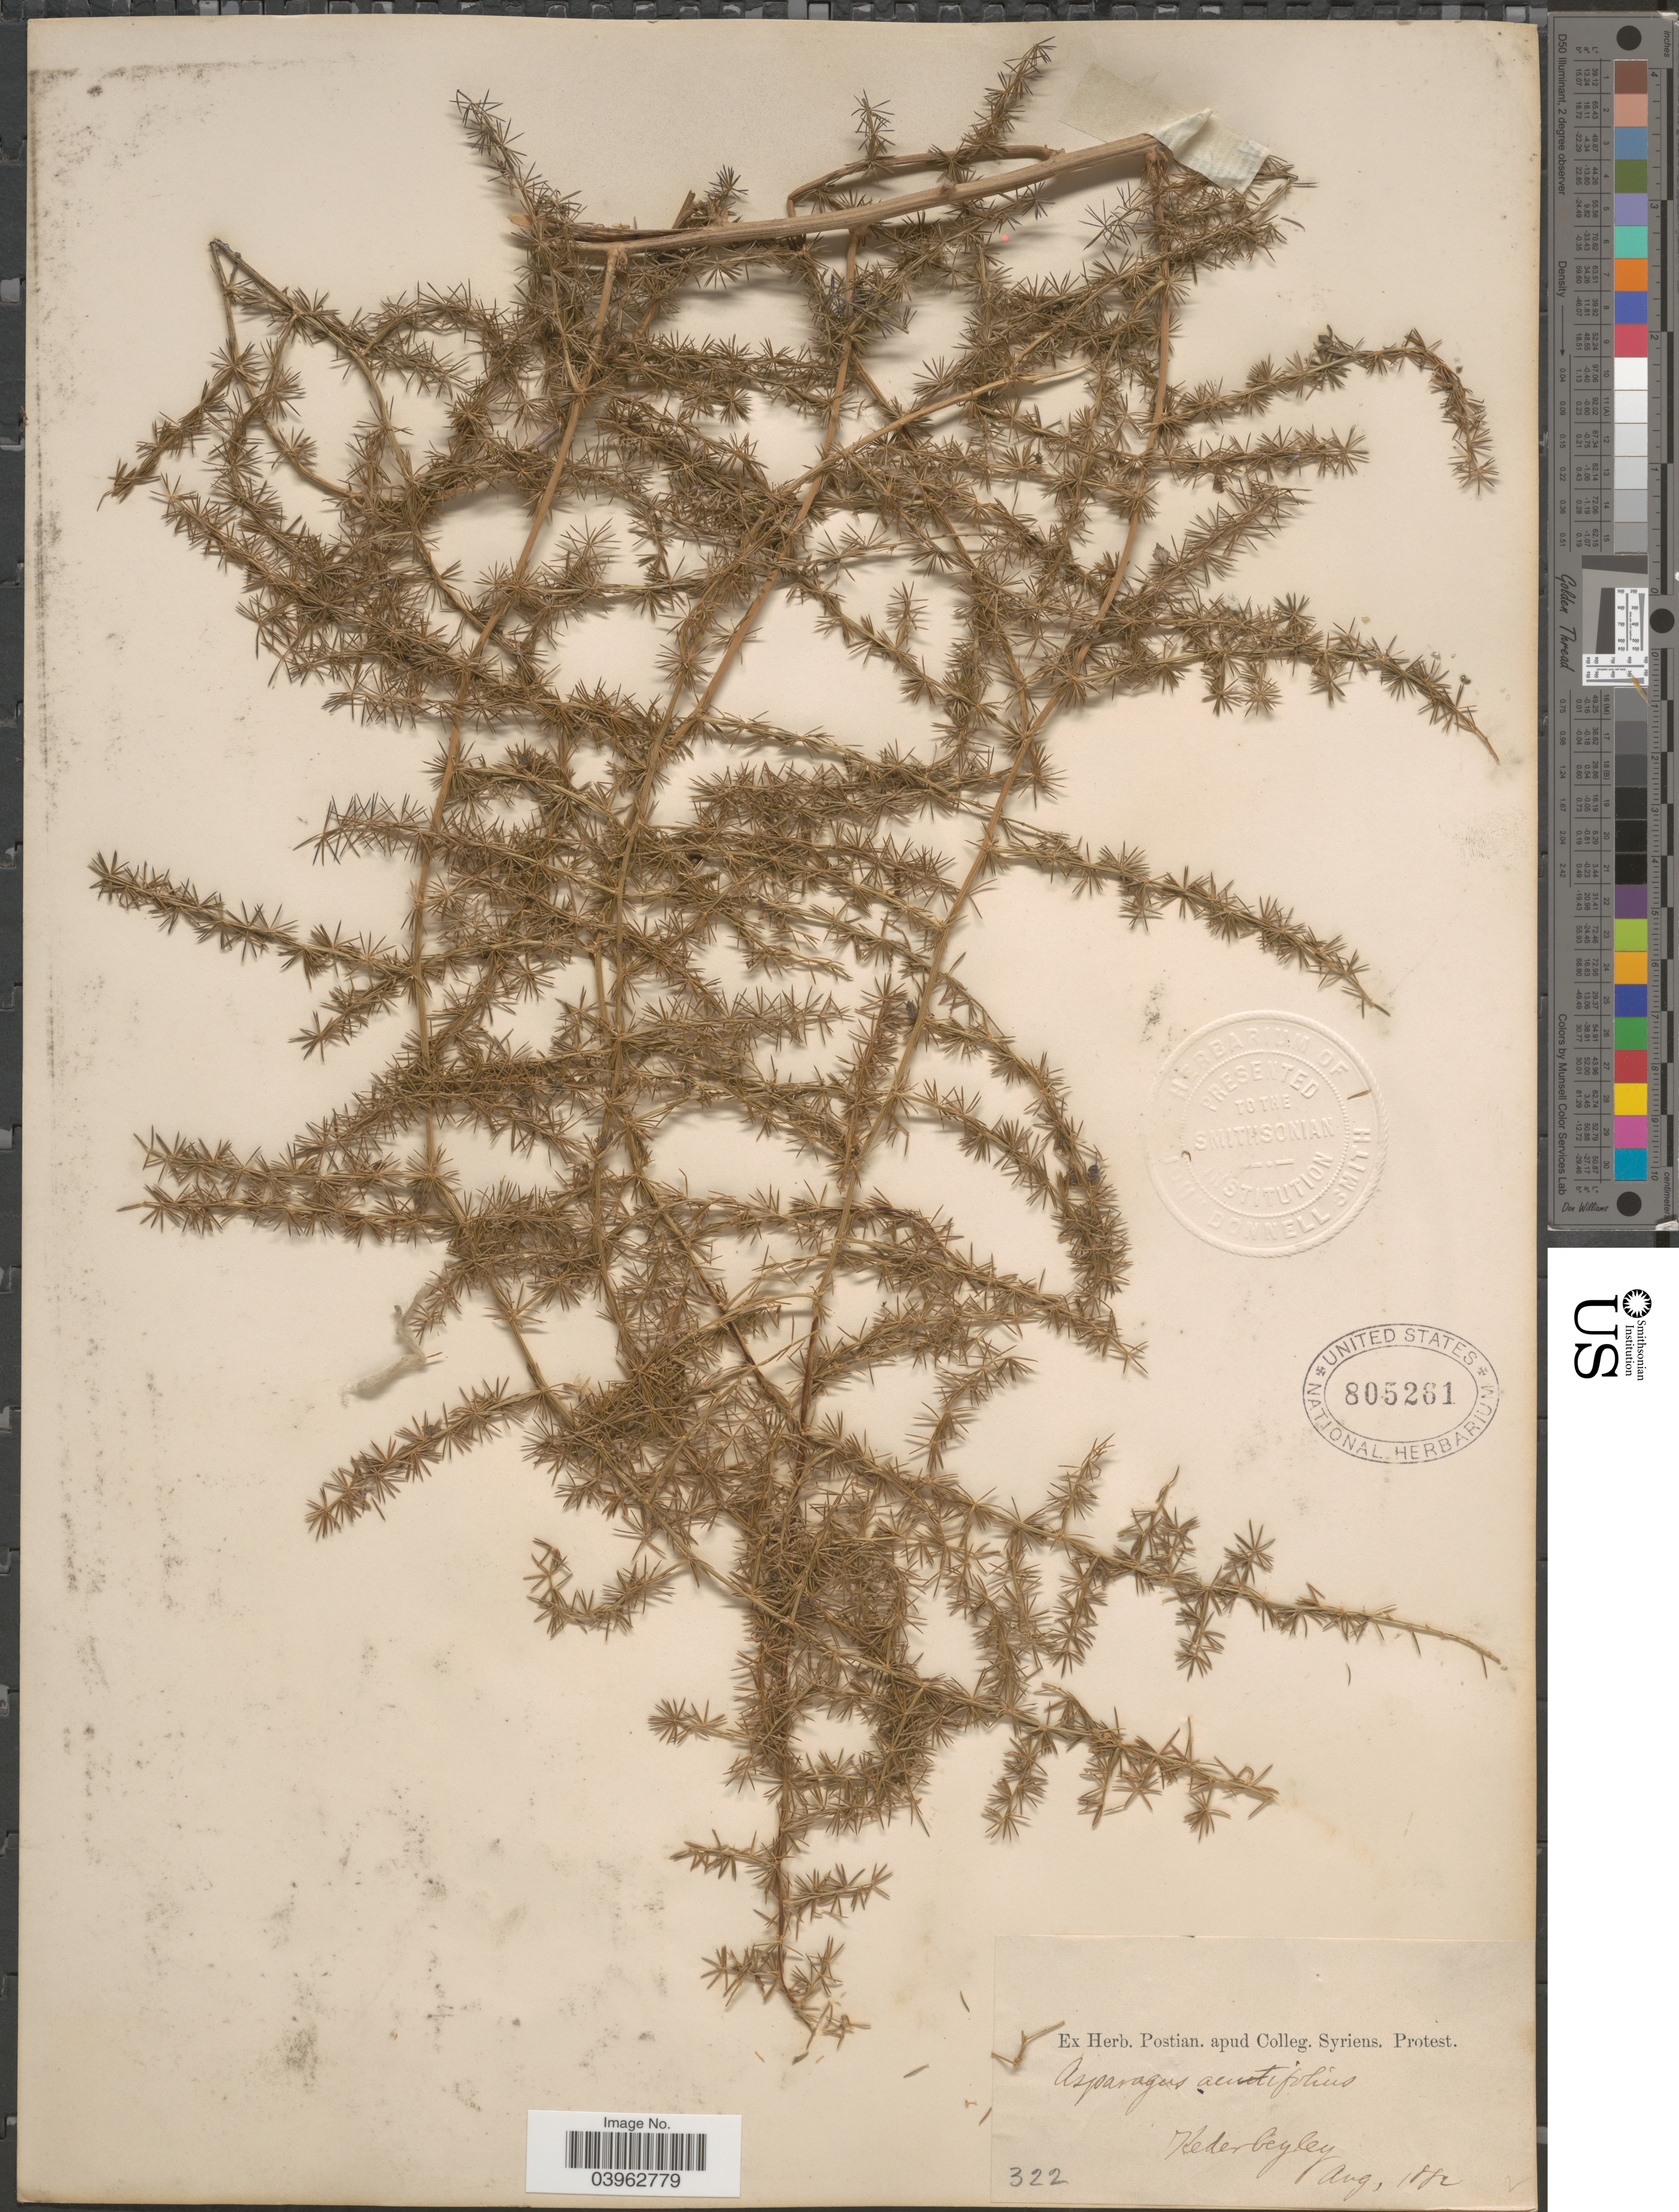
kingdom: Plantae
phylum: Tracheophyta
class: Liliopsida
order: Asparagales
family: Asparagaceae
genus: Asparagus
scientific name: Asparagus acutifolius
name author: L.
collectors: ex herb. Postian. apud Colleg. Syriens. Protest. USE "Fannie P. A. Shepard" (10308853) AS PRIMARY COLLECTOR INSTEAD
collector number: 322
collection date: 1882-08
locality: Kederbegley. [interpreted]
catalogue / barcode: US 805261